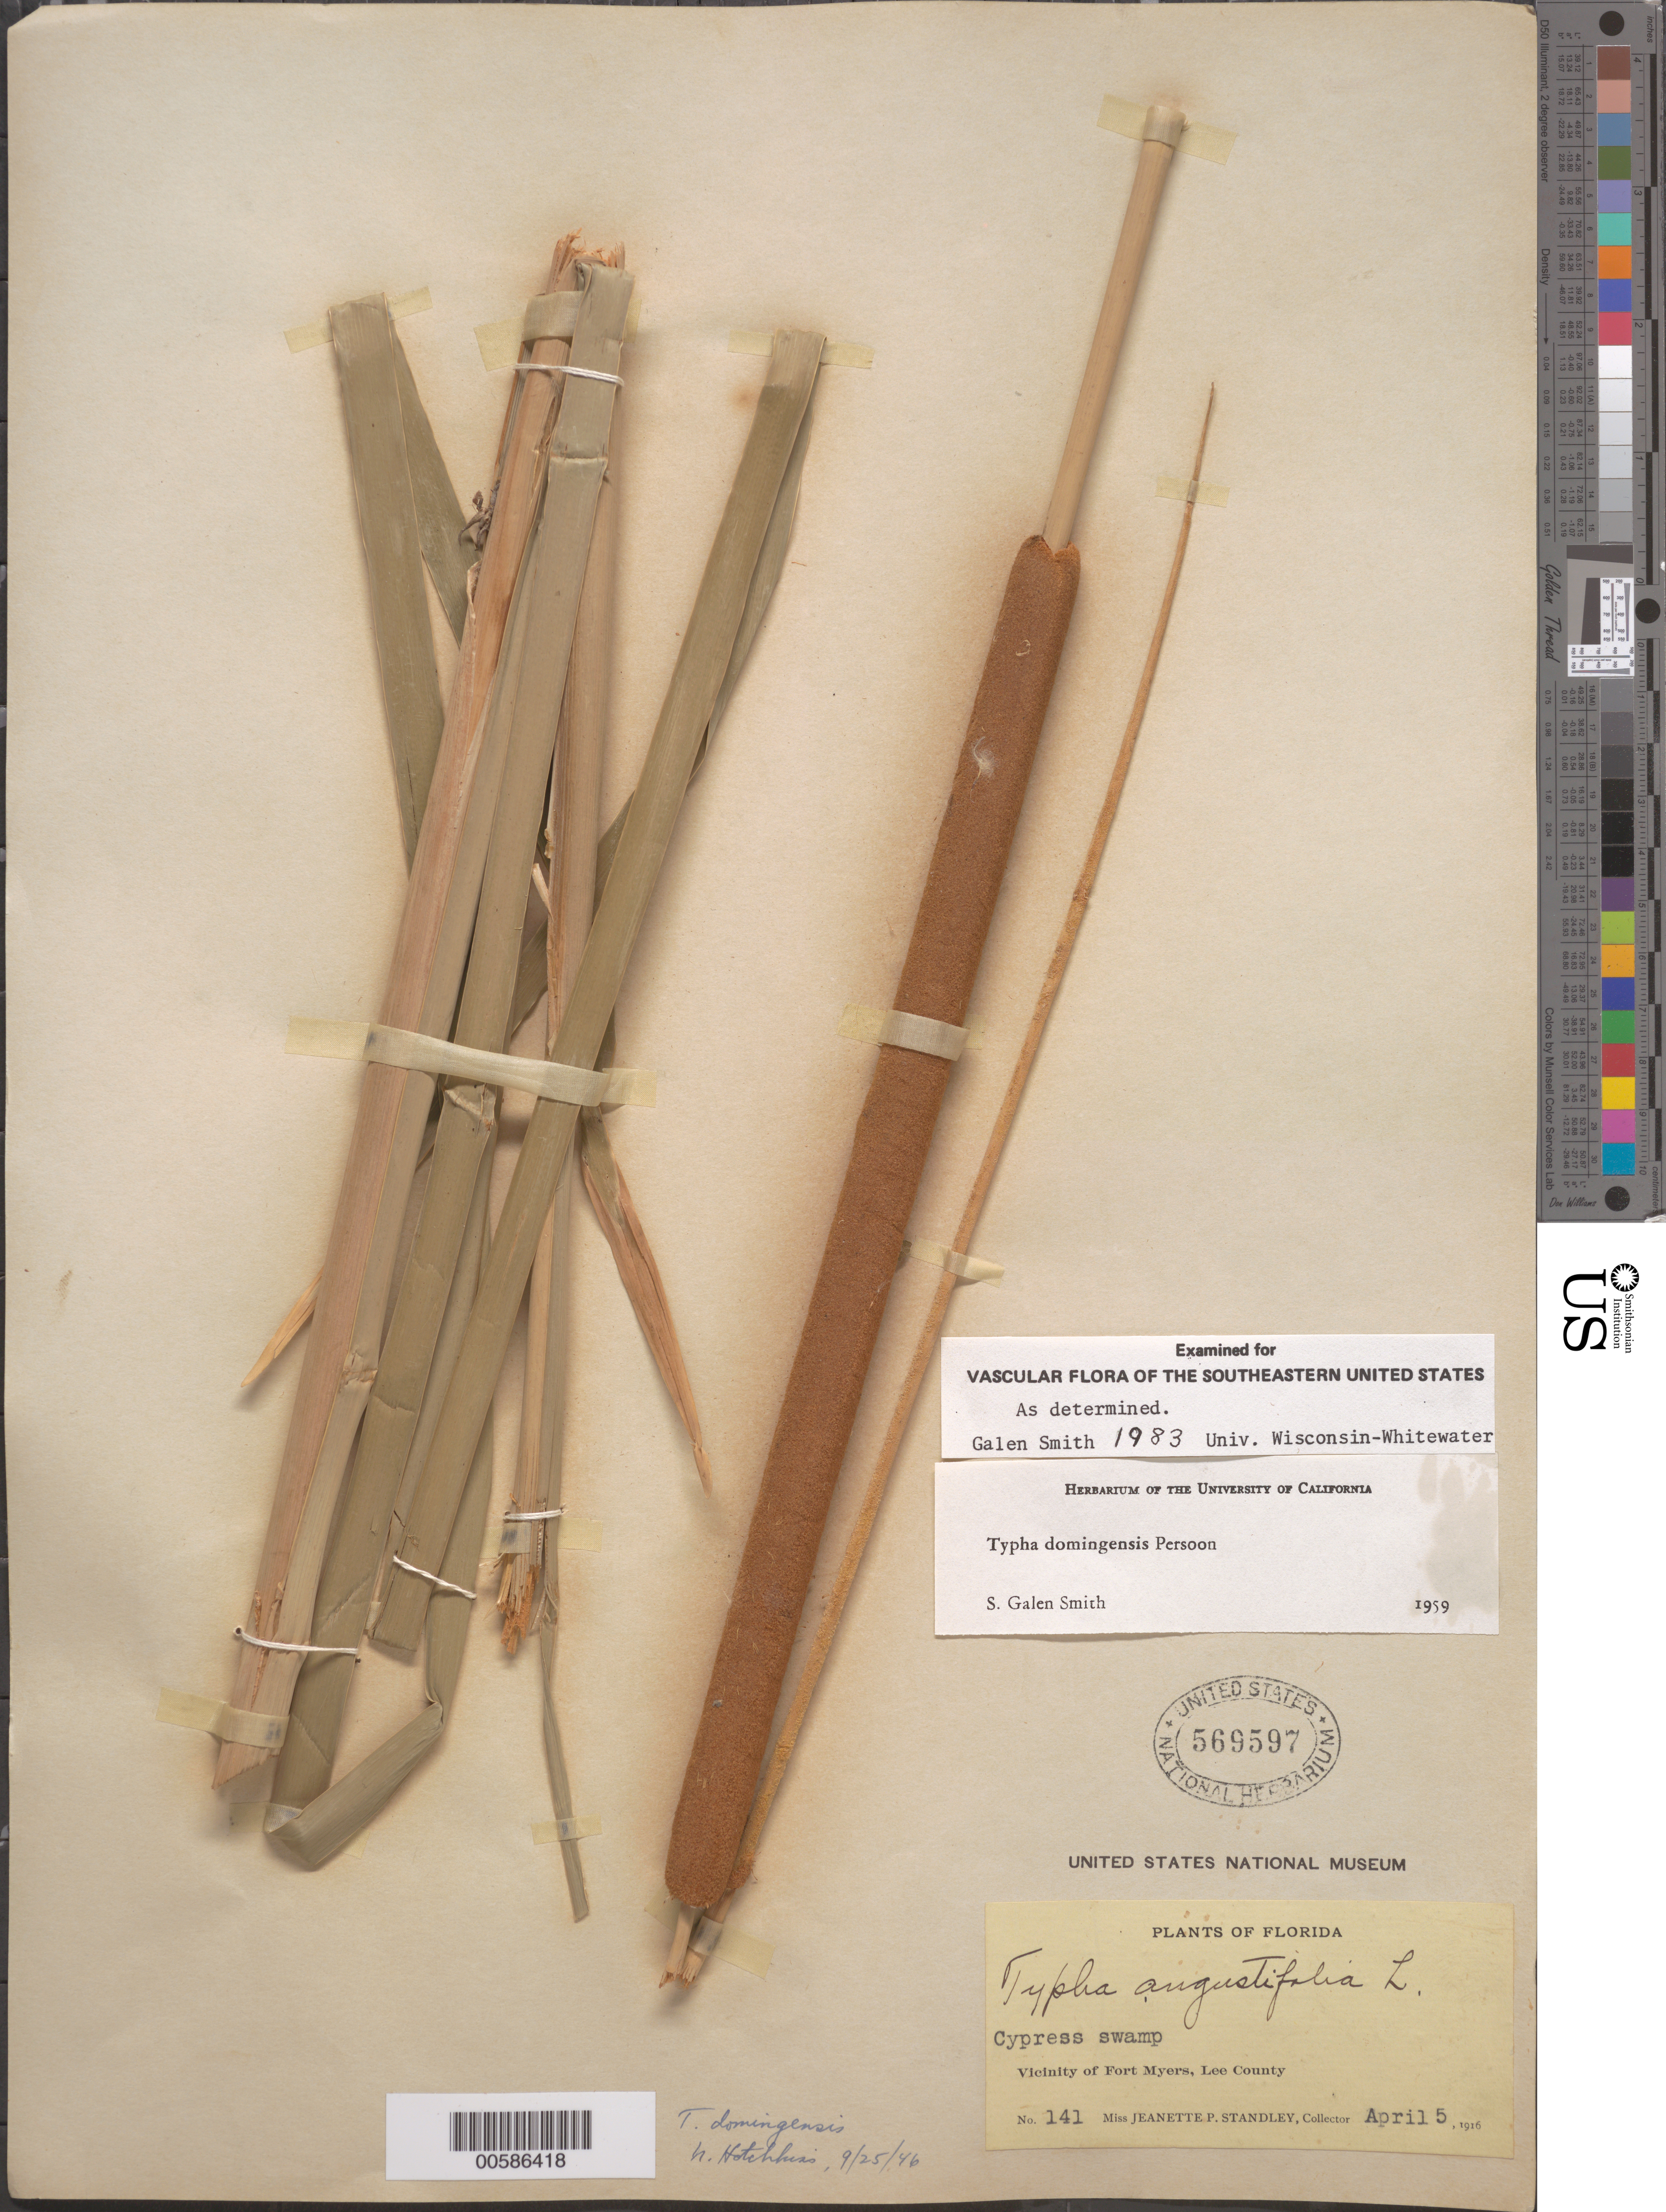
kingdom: Plantae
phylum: Tracheophyta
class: Liliopsida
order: Poales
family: Typhaceae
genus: Typha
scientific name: Typha domingensis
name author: Pers.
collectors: J. P. Standley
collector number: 141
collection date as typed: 05 Apr 1916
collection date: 1916-04-05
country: United States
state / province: Florida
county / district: Lee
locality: Fort Myers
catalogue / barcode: US 569597